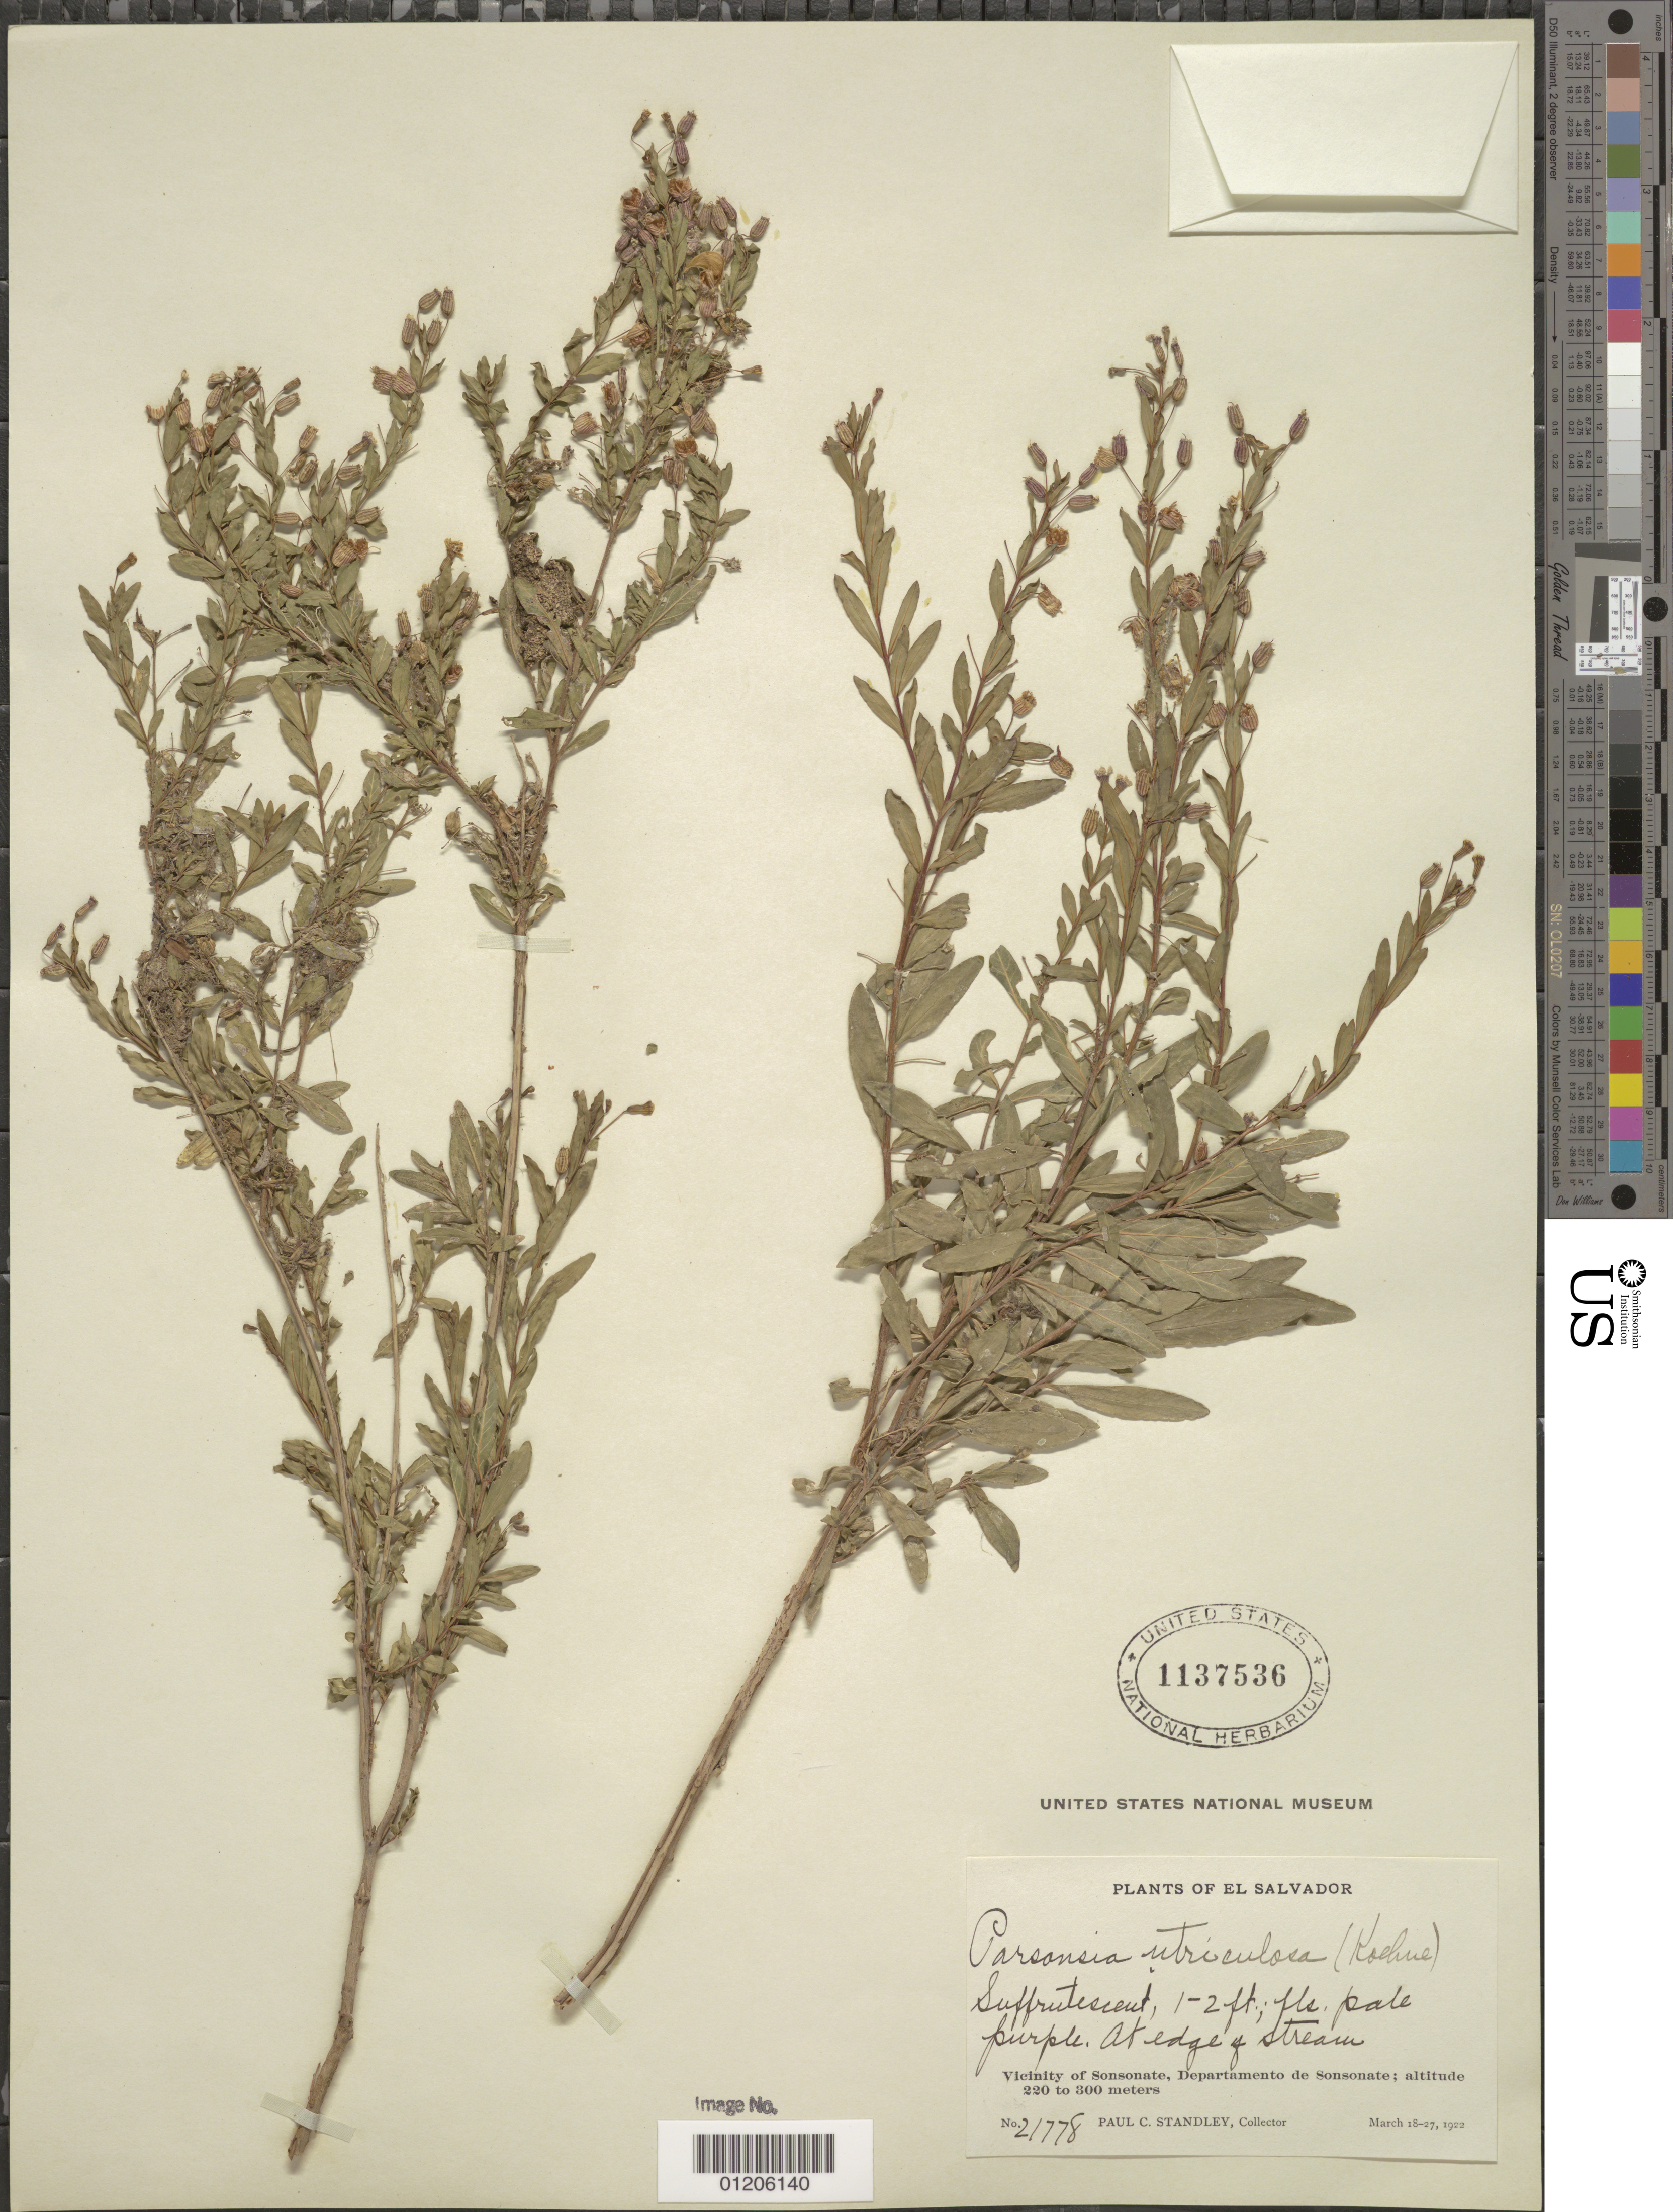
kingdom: Plantae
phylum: Tracheophyta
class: Magnoliopsida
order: Myrtales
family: Lythraceae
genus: Cuphea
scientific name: Cuphea utriculosa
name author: Koehne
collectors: P. C. Standley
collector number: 21778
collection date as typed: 18 Mar 1922 to 27 Mar 1922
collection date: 1922-03-18/1922-03-27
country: El Salvador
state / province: Sonsonate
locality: Vicinity of Sonsonate.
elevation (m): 220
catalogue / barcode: US 1137536